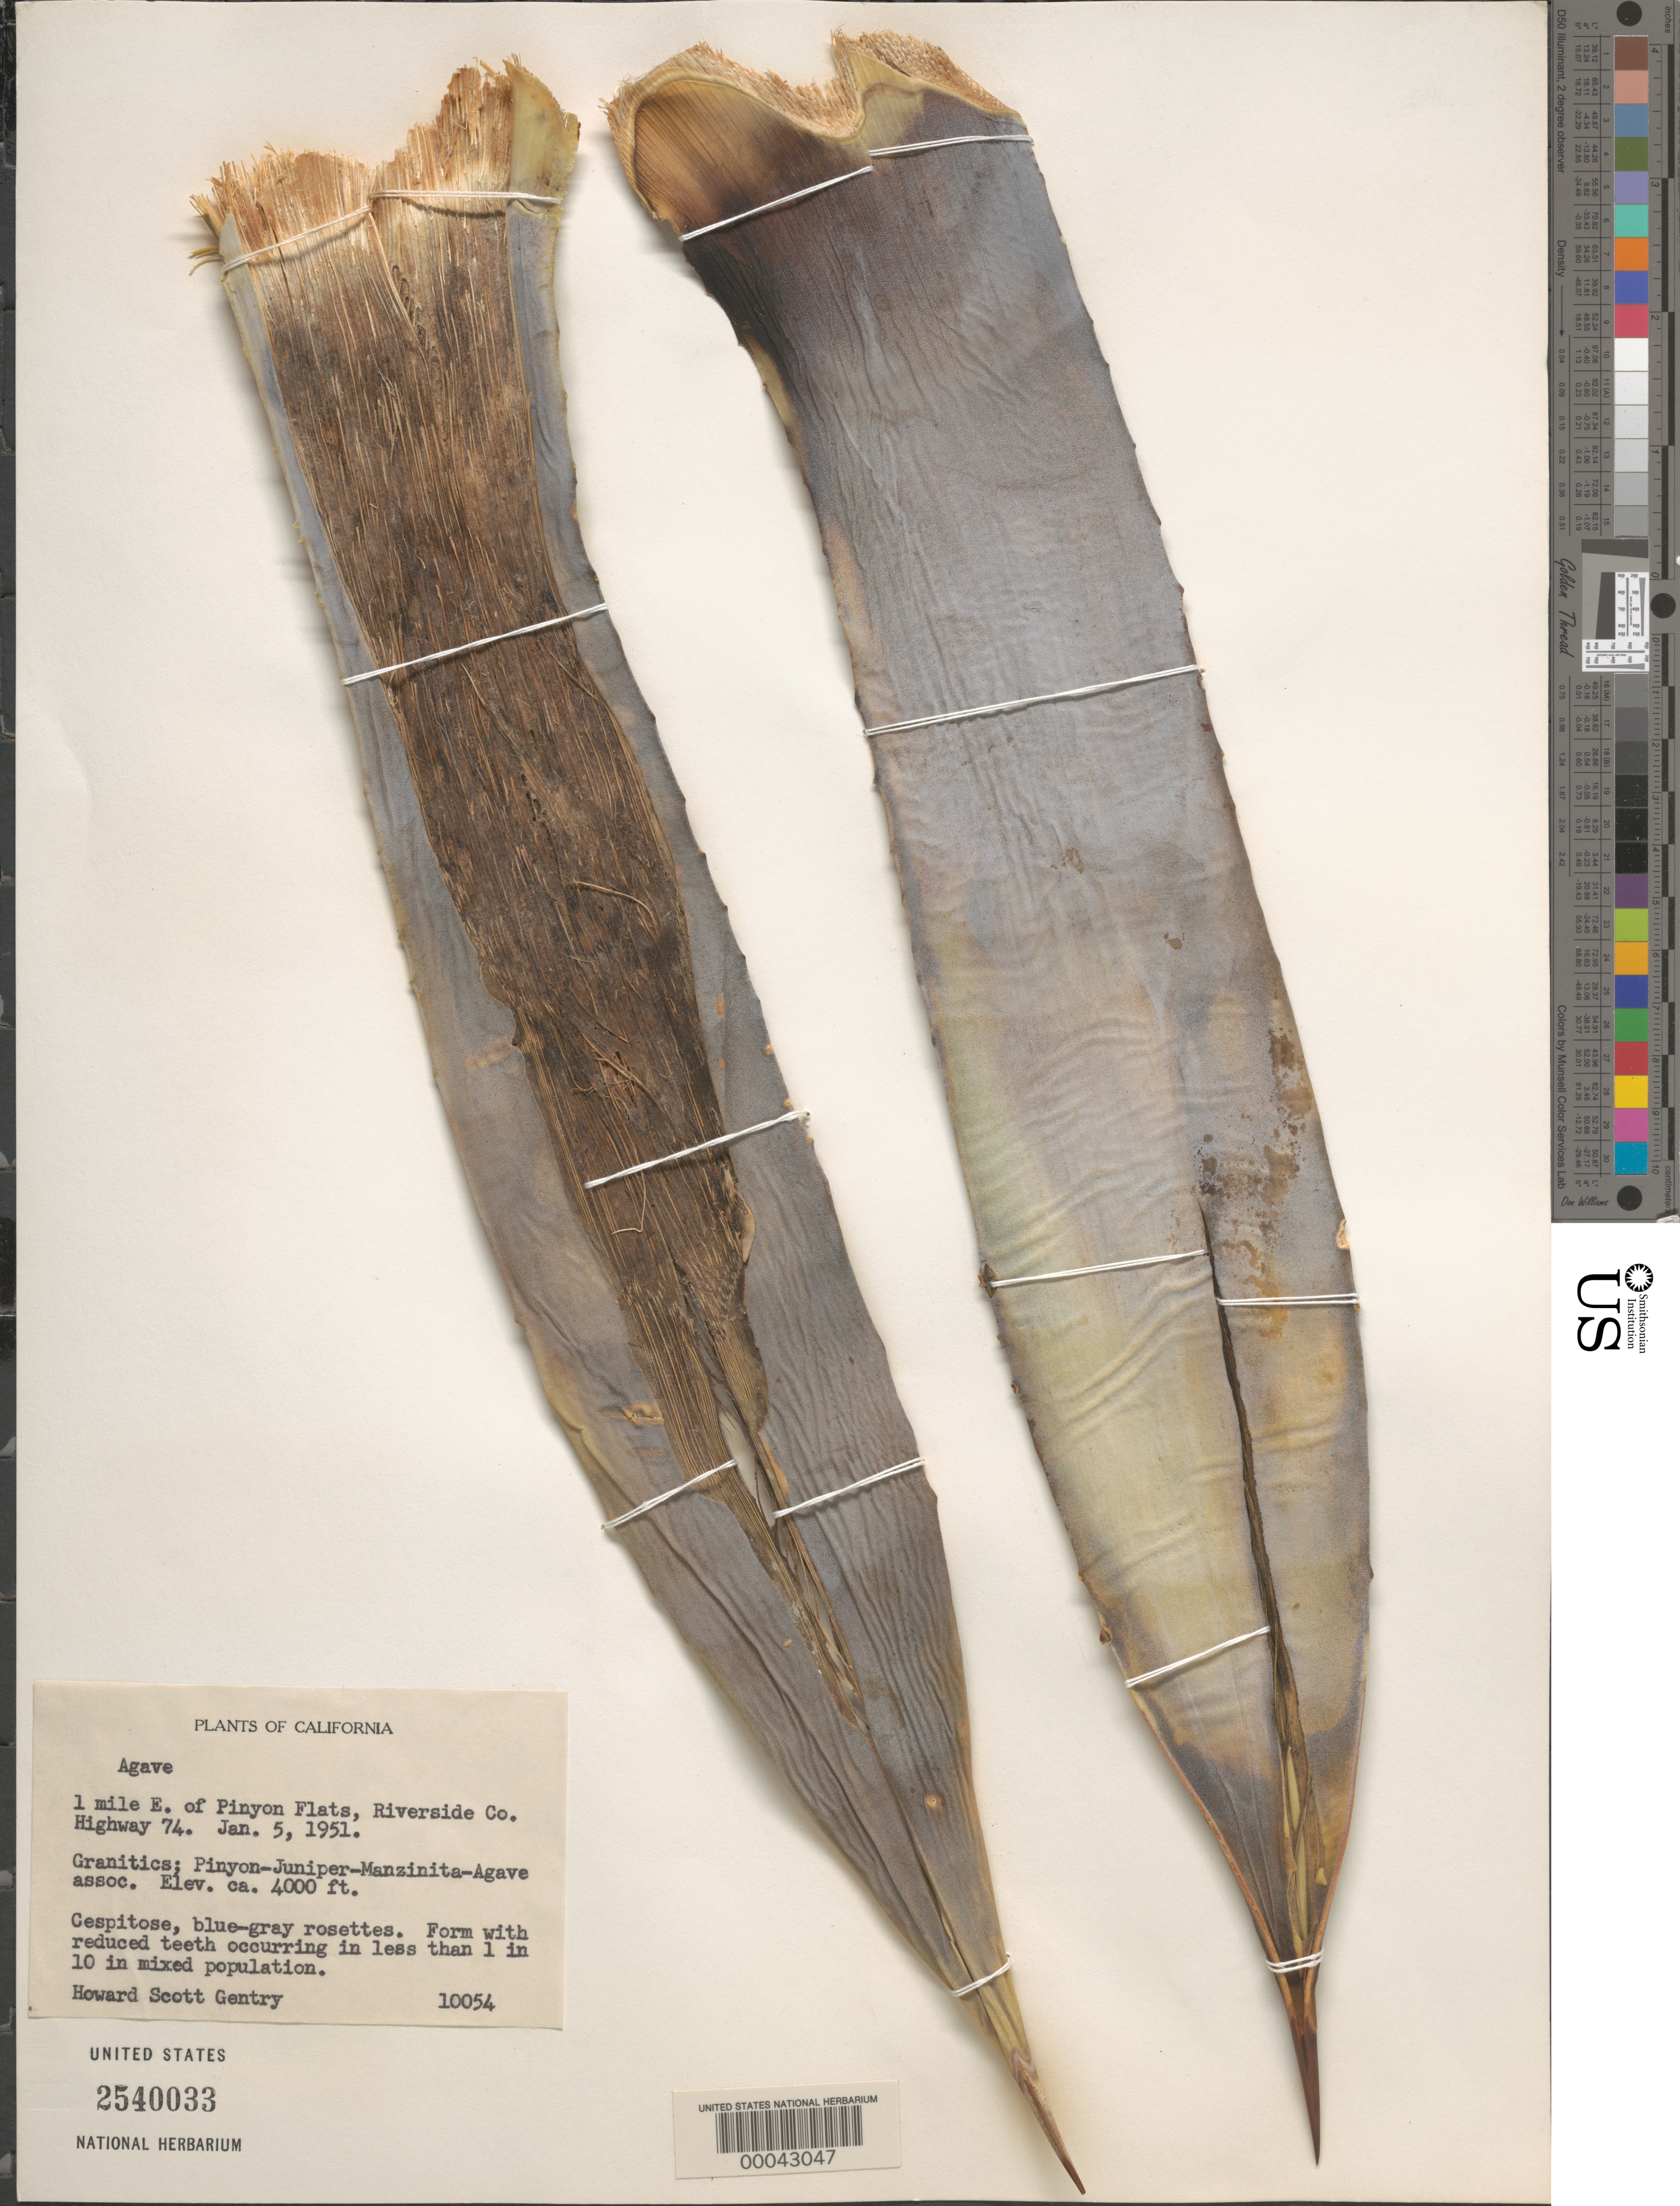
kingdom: Plantae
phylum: Tracheophyta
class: Liliopsida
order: Asparagales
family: Asparagaceae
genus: Agave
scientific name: Agave sp.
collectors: H. S. Gentry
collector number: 10054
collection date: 1951-01-05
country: United States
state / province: California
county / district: Riverside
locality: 1 mile E. of Pinyon Flats, highway 74, Riverside Co.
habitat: Granitics.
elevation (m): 1219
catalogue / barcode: US 2540033